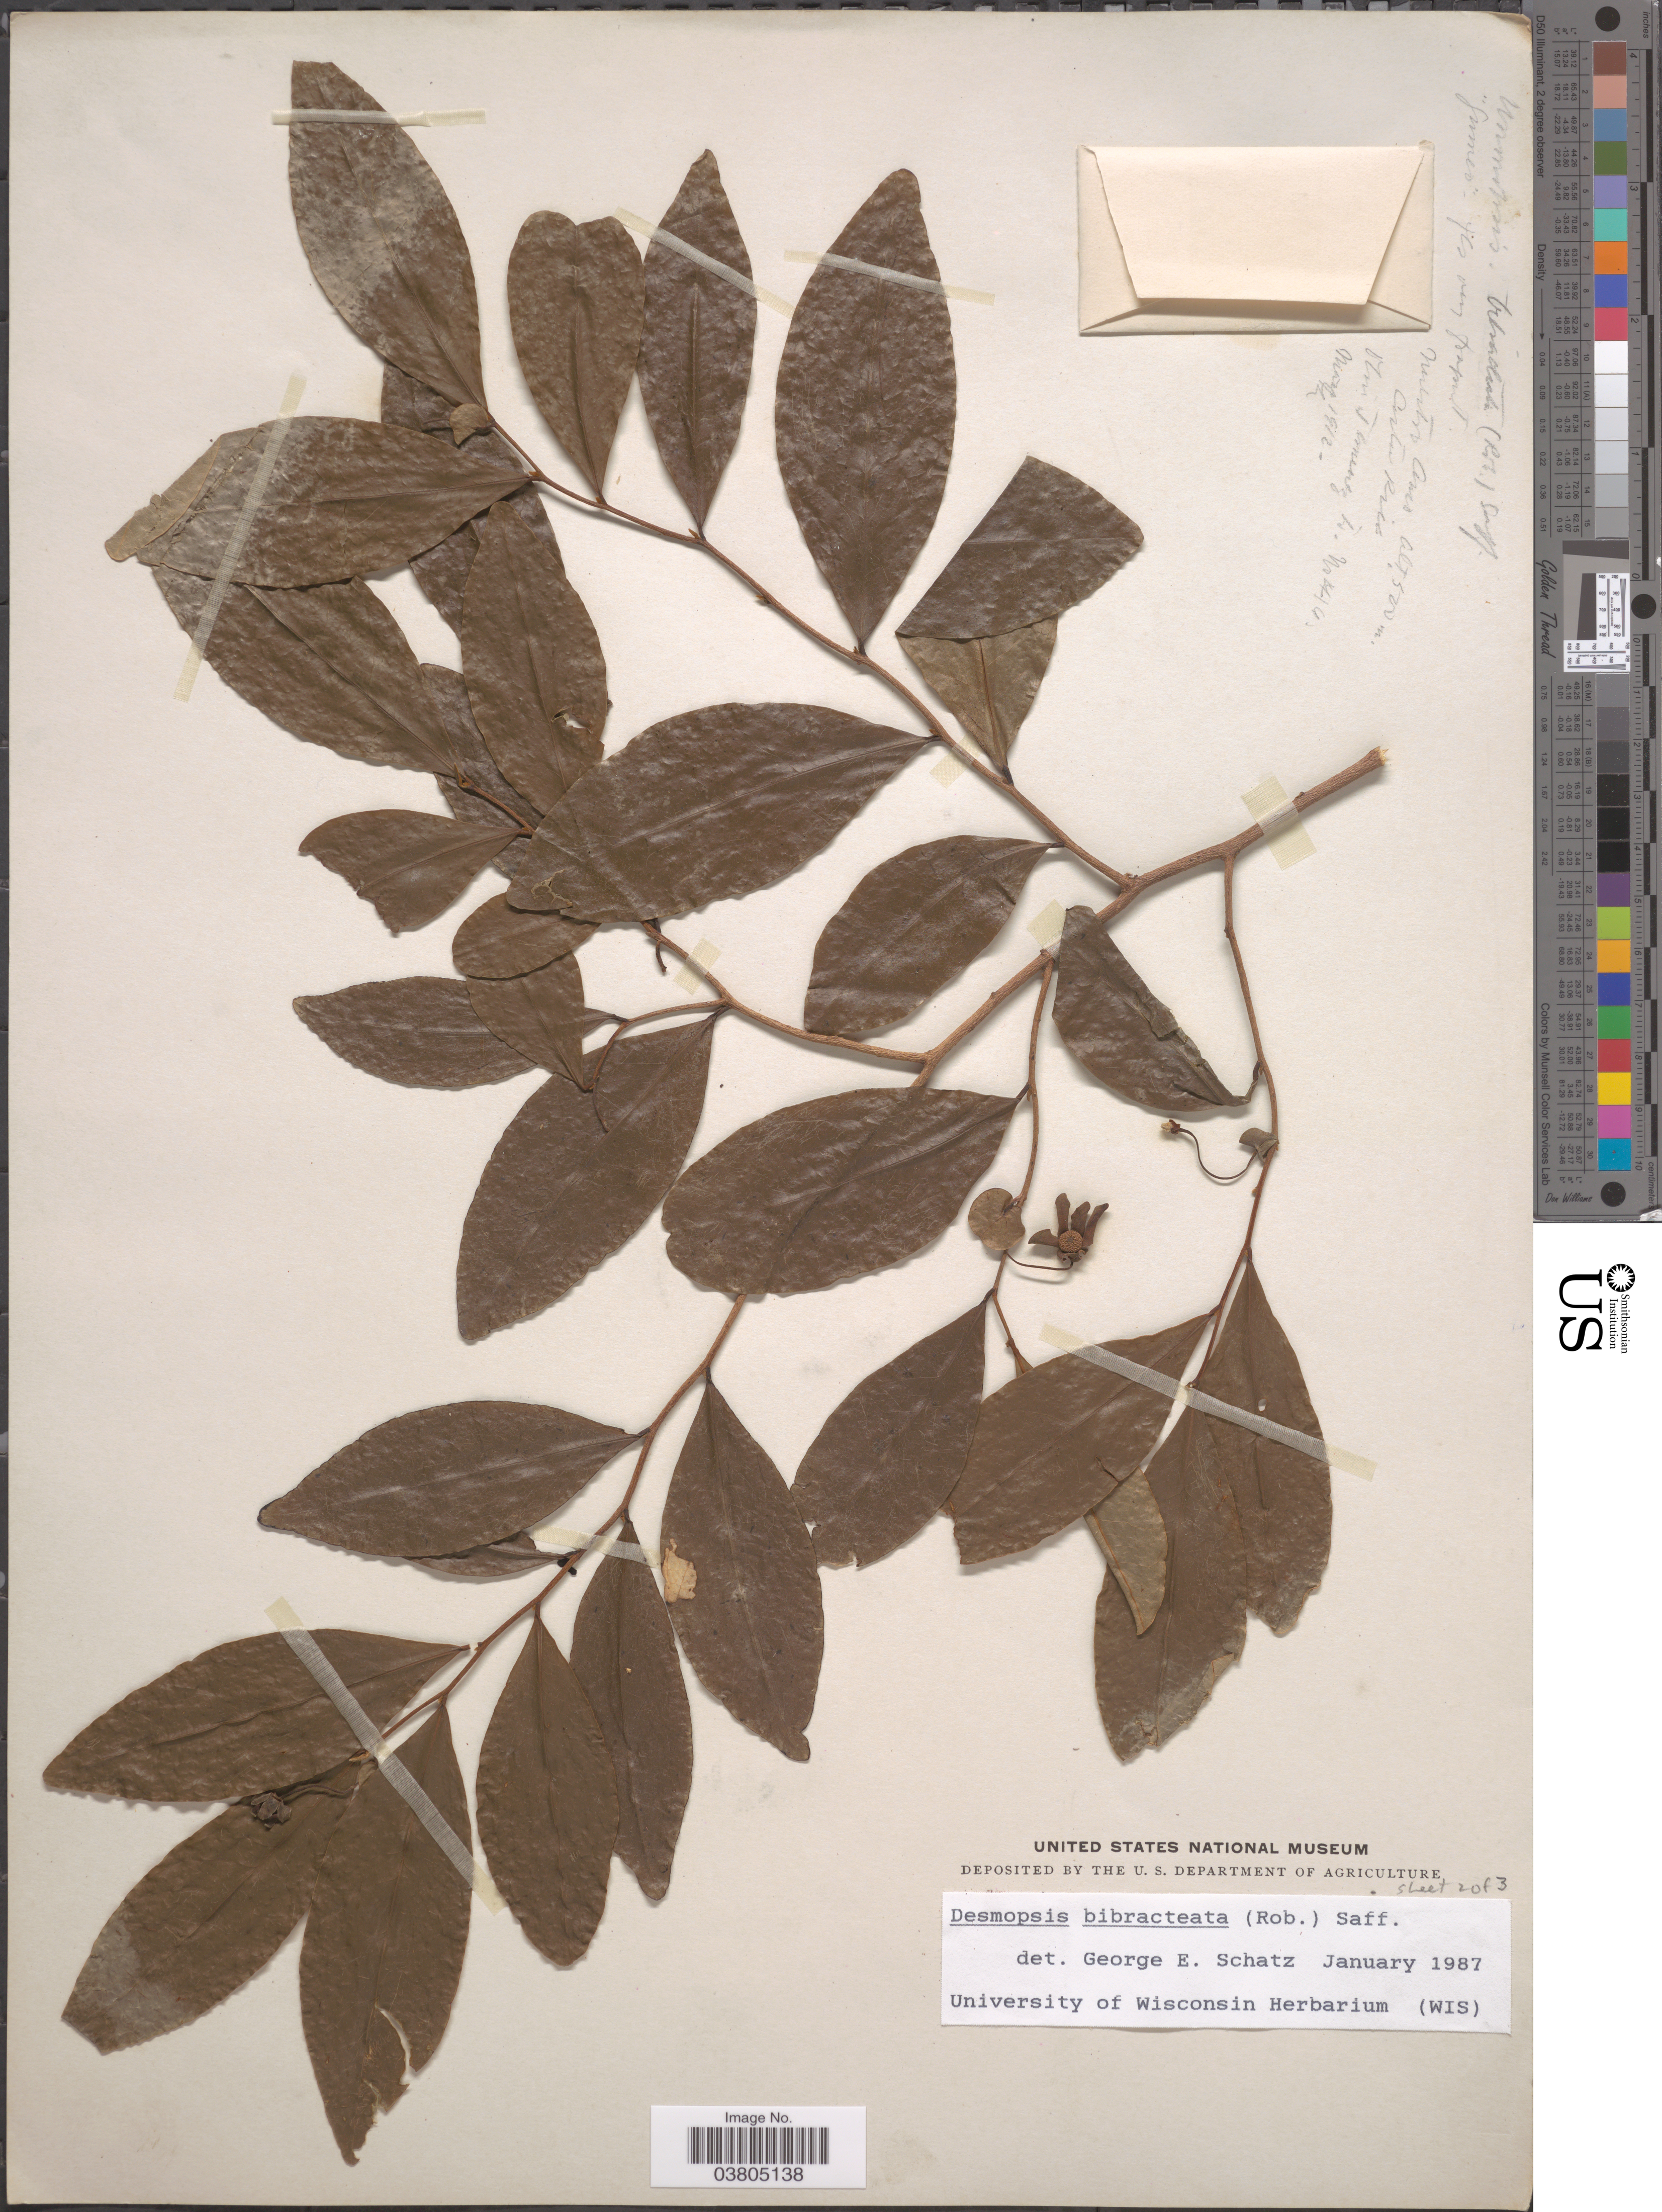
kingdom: Plantae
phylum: Tracheophyta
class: Magnoliopsida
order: Magnoliales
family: Annonaceae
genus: Desmopsis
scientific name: Desmopsis bibracteata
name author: (B.L. Rob.) Saff.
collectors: O. Jimenez L.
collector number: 416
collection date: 1912-03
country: Costa Rica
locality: Nuestro Amo.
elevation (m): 500